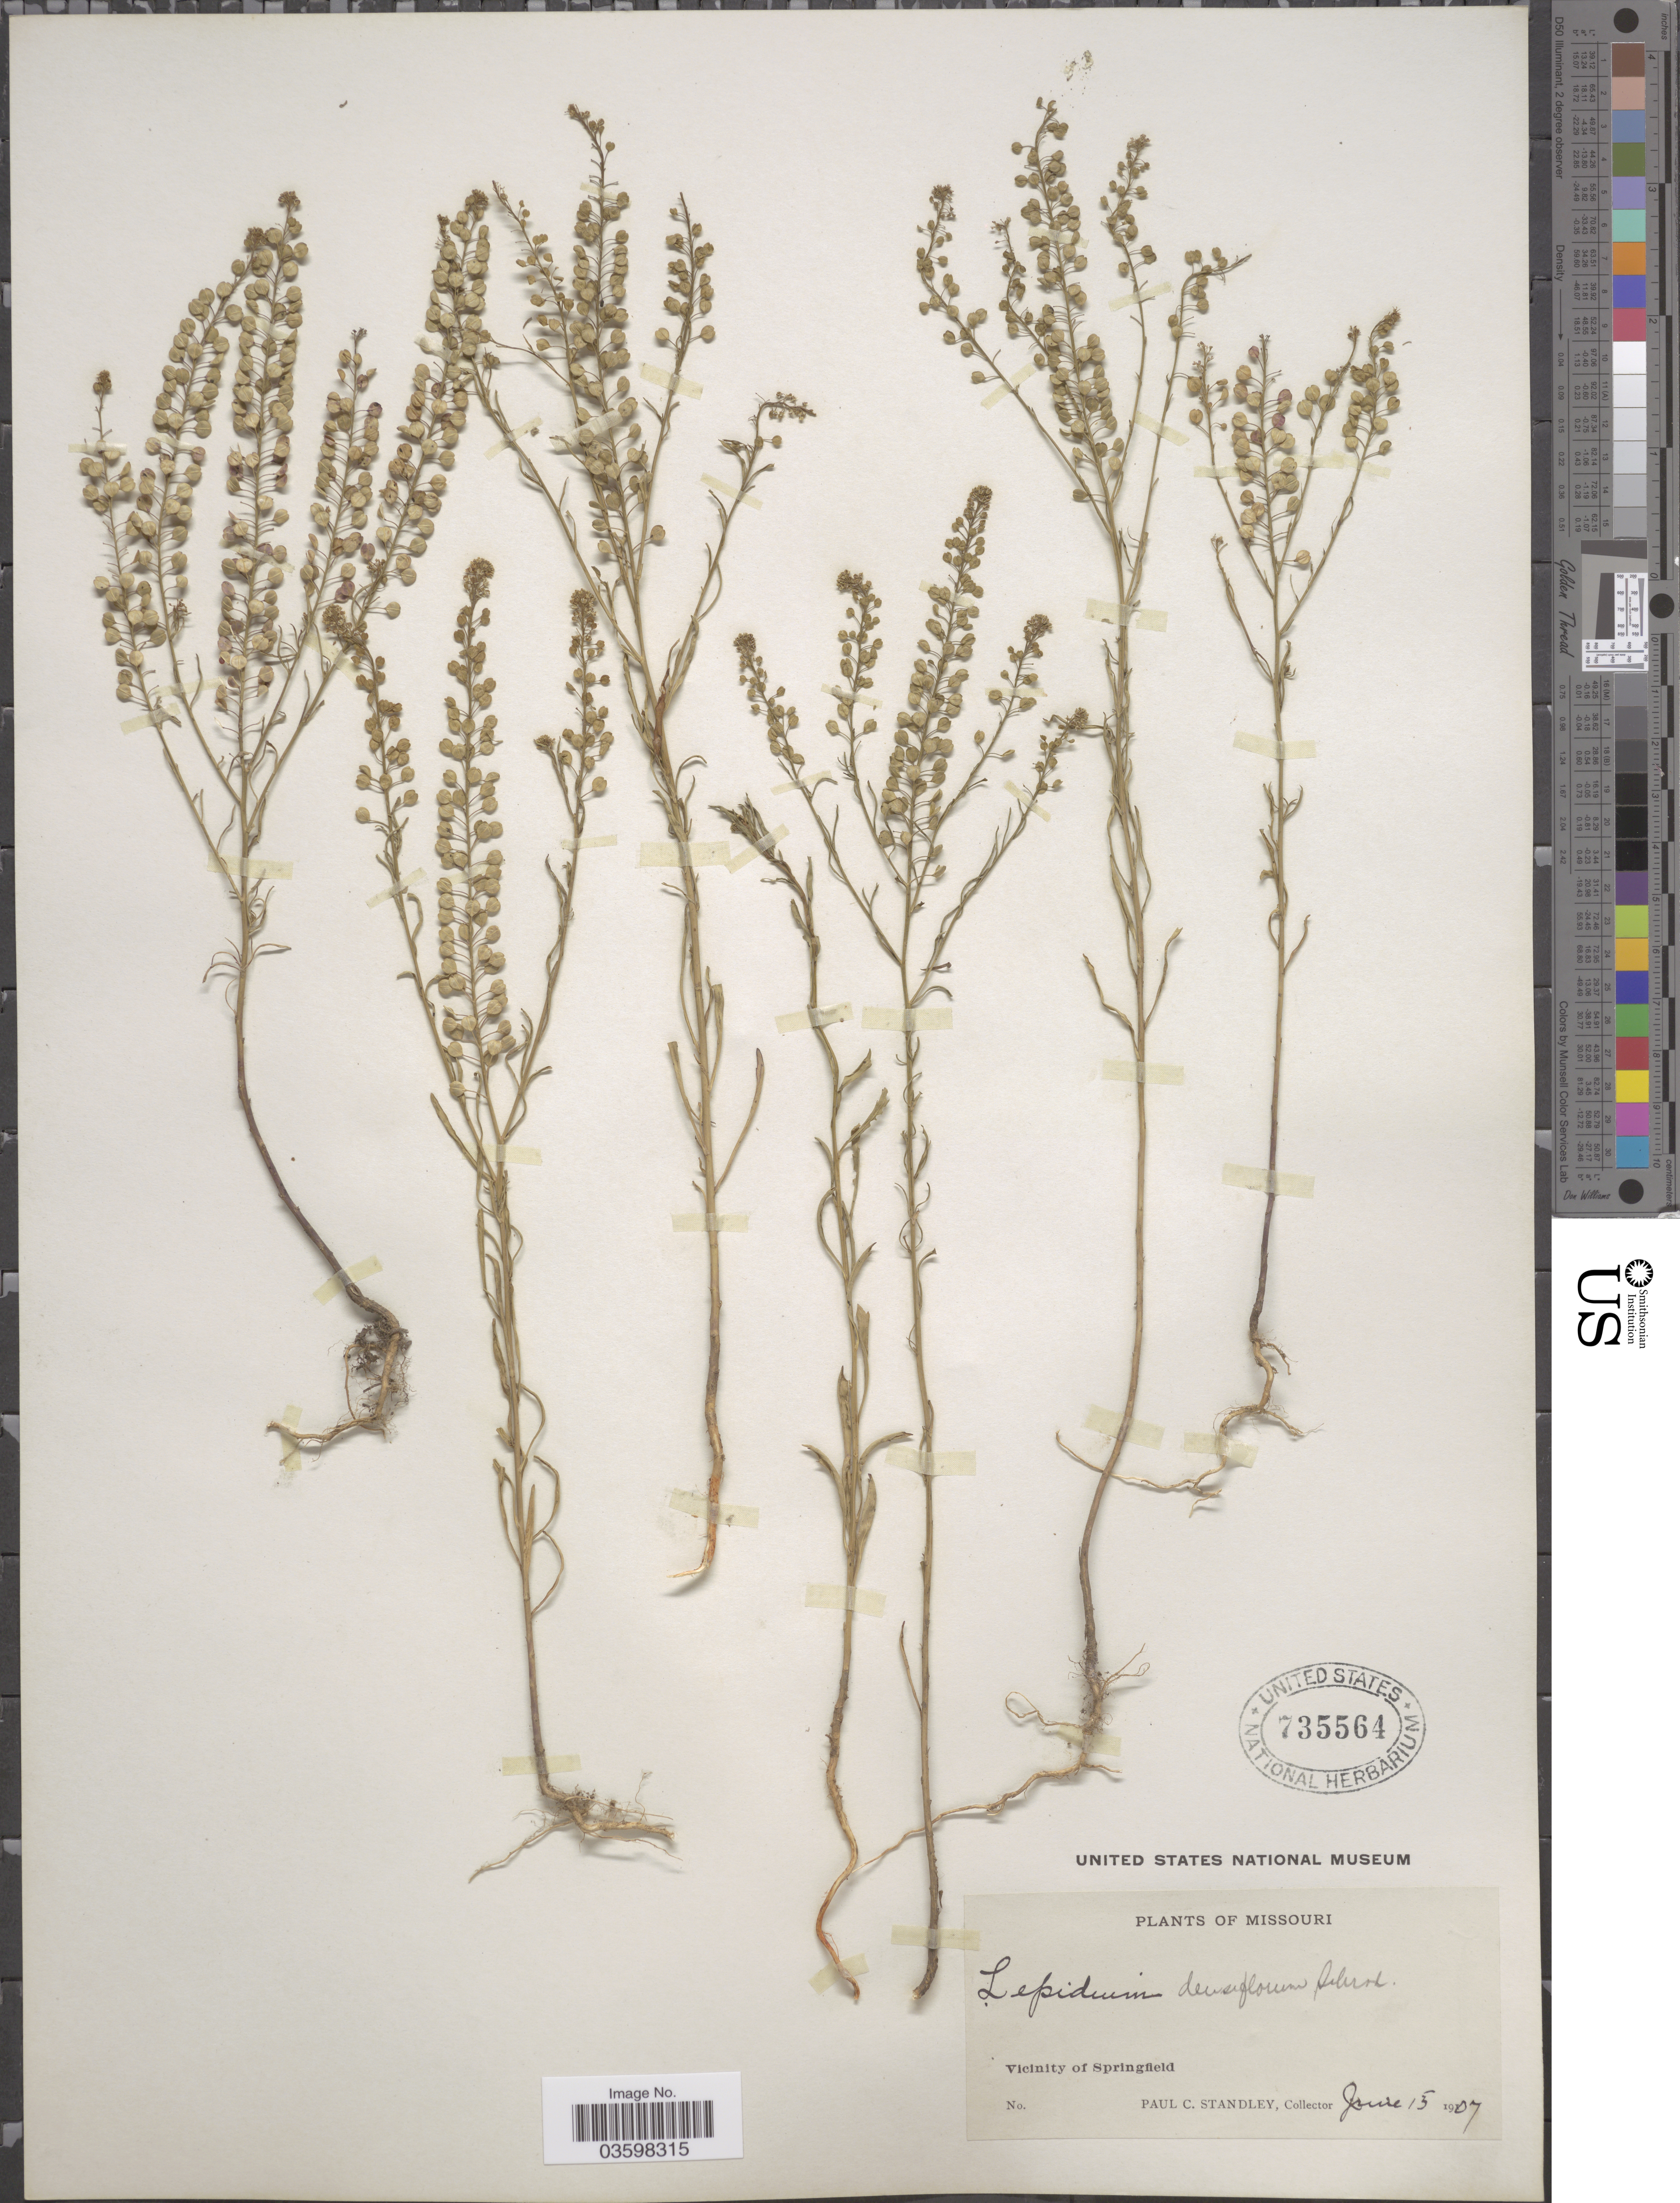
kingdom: Plantae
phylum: Tracheophyta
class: Magnoliopsida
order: Brassicales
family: Brassicaceae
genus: Lepidium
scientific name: Lepidium densiflorum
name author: Schrad.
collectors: P. C. Standley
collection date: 1907-06-15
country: United States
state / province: Missouri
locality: Vicinity of Springfield.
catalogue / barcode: US 735564